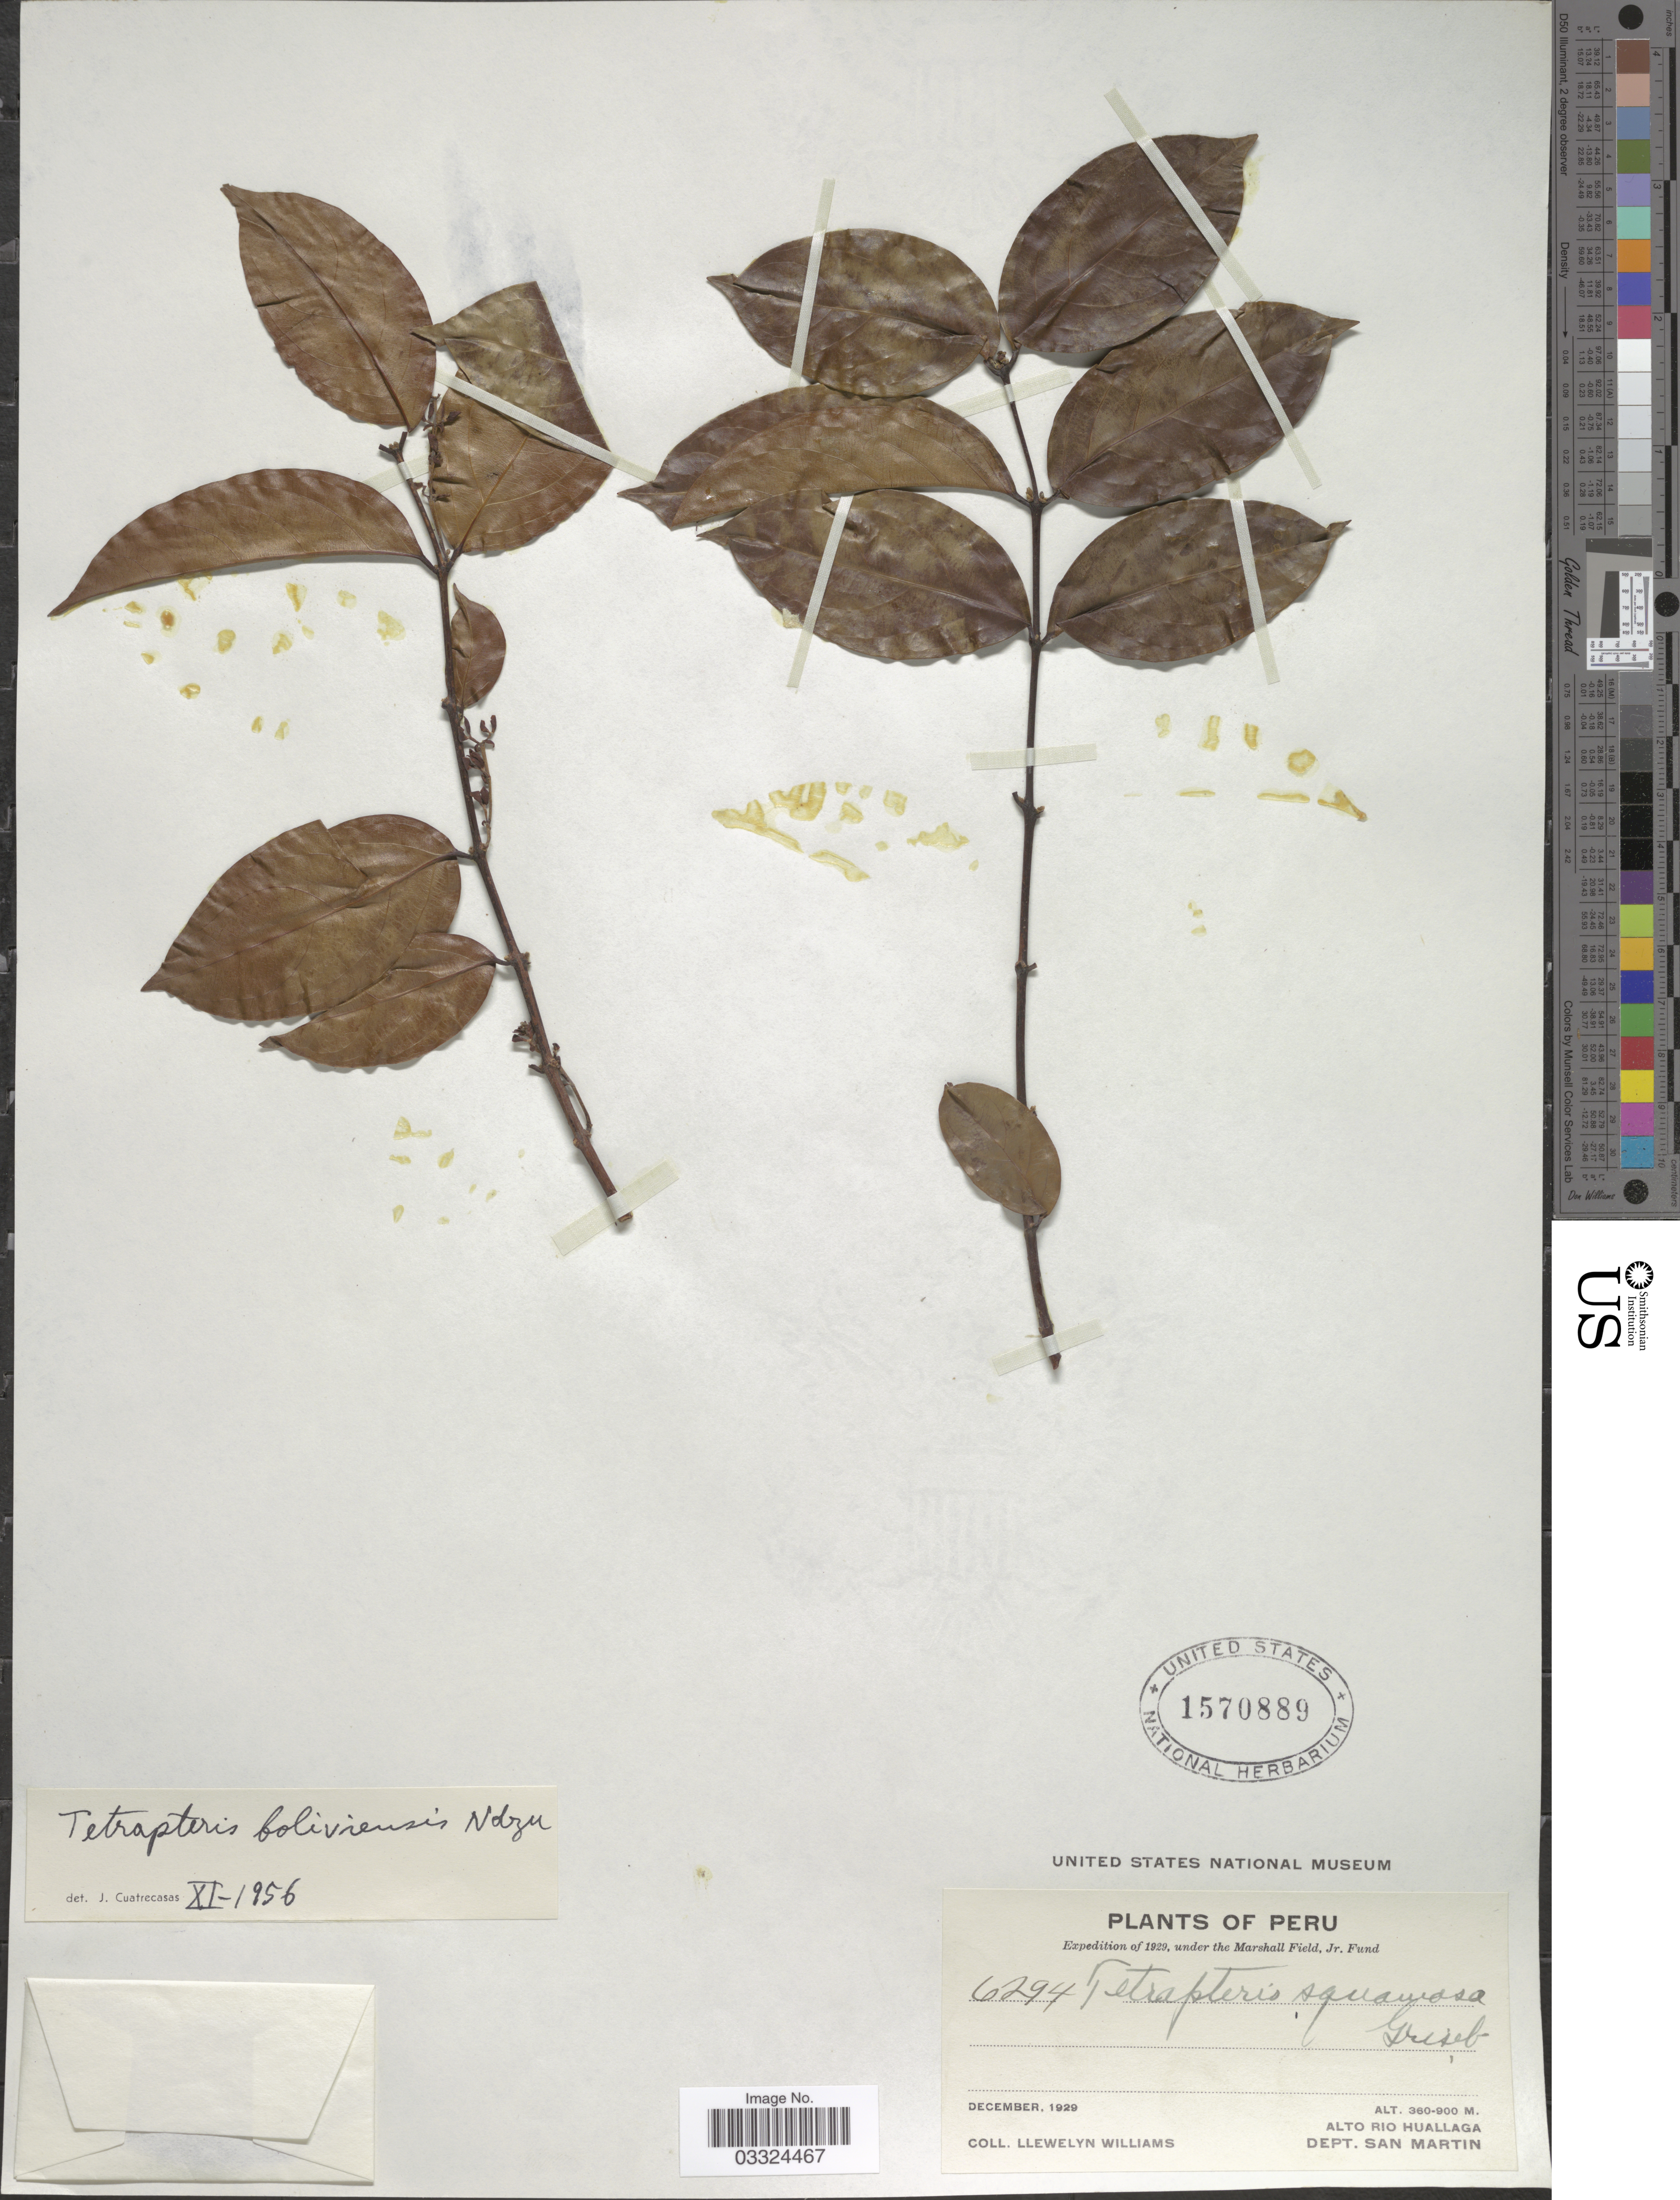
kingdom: Plantae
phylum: Tracheophyta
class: Magnoliopsida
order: Malpighiales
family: Malpighiaceae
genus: Glicophyllum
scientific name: Glicophyllum stylopterum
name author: (A. Juss.) R.F. Almeida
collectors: Ll. Williams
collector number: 6294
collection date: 1929-12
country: Peru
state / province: San Martín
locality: Alto Rio Huallaga.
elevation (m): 360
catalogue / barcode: US 1570889